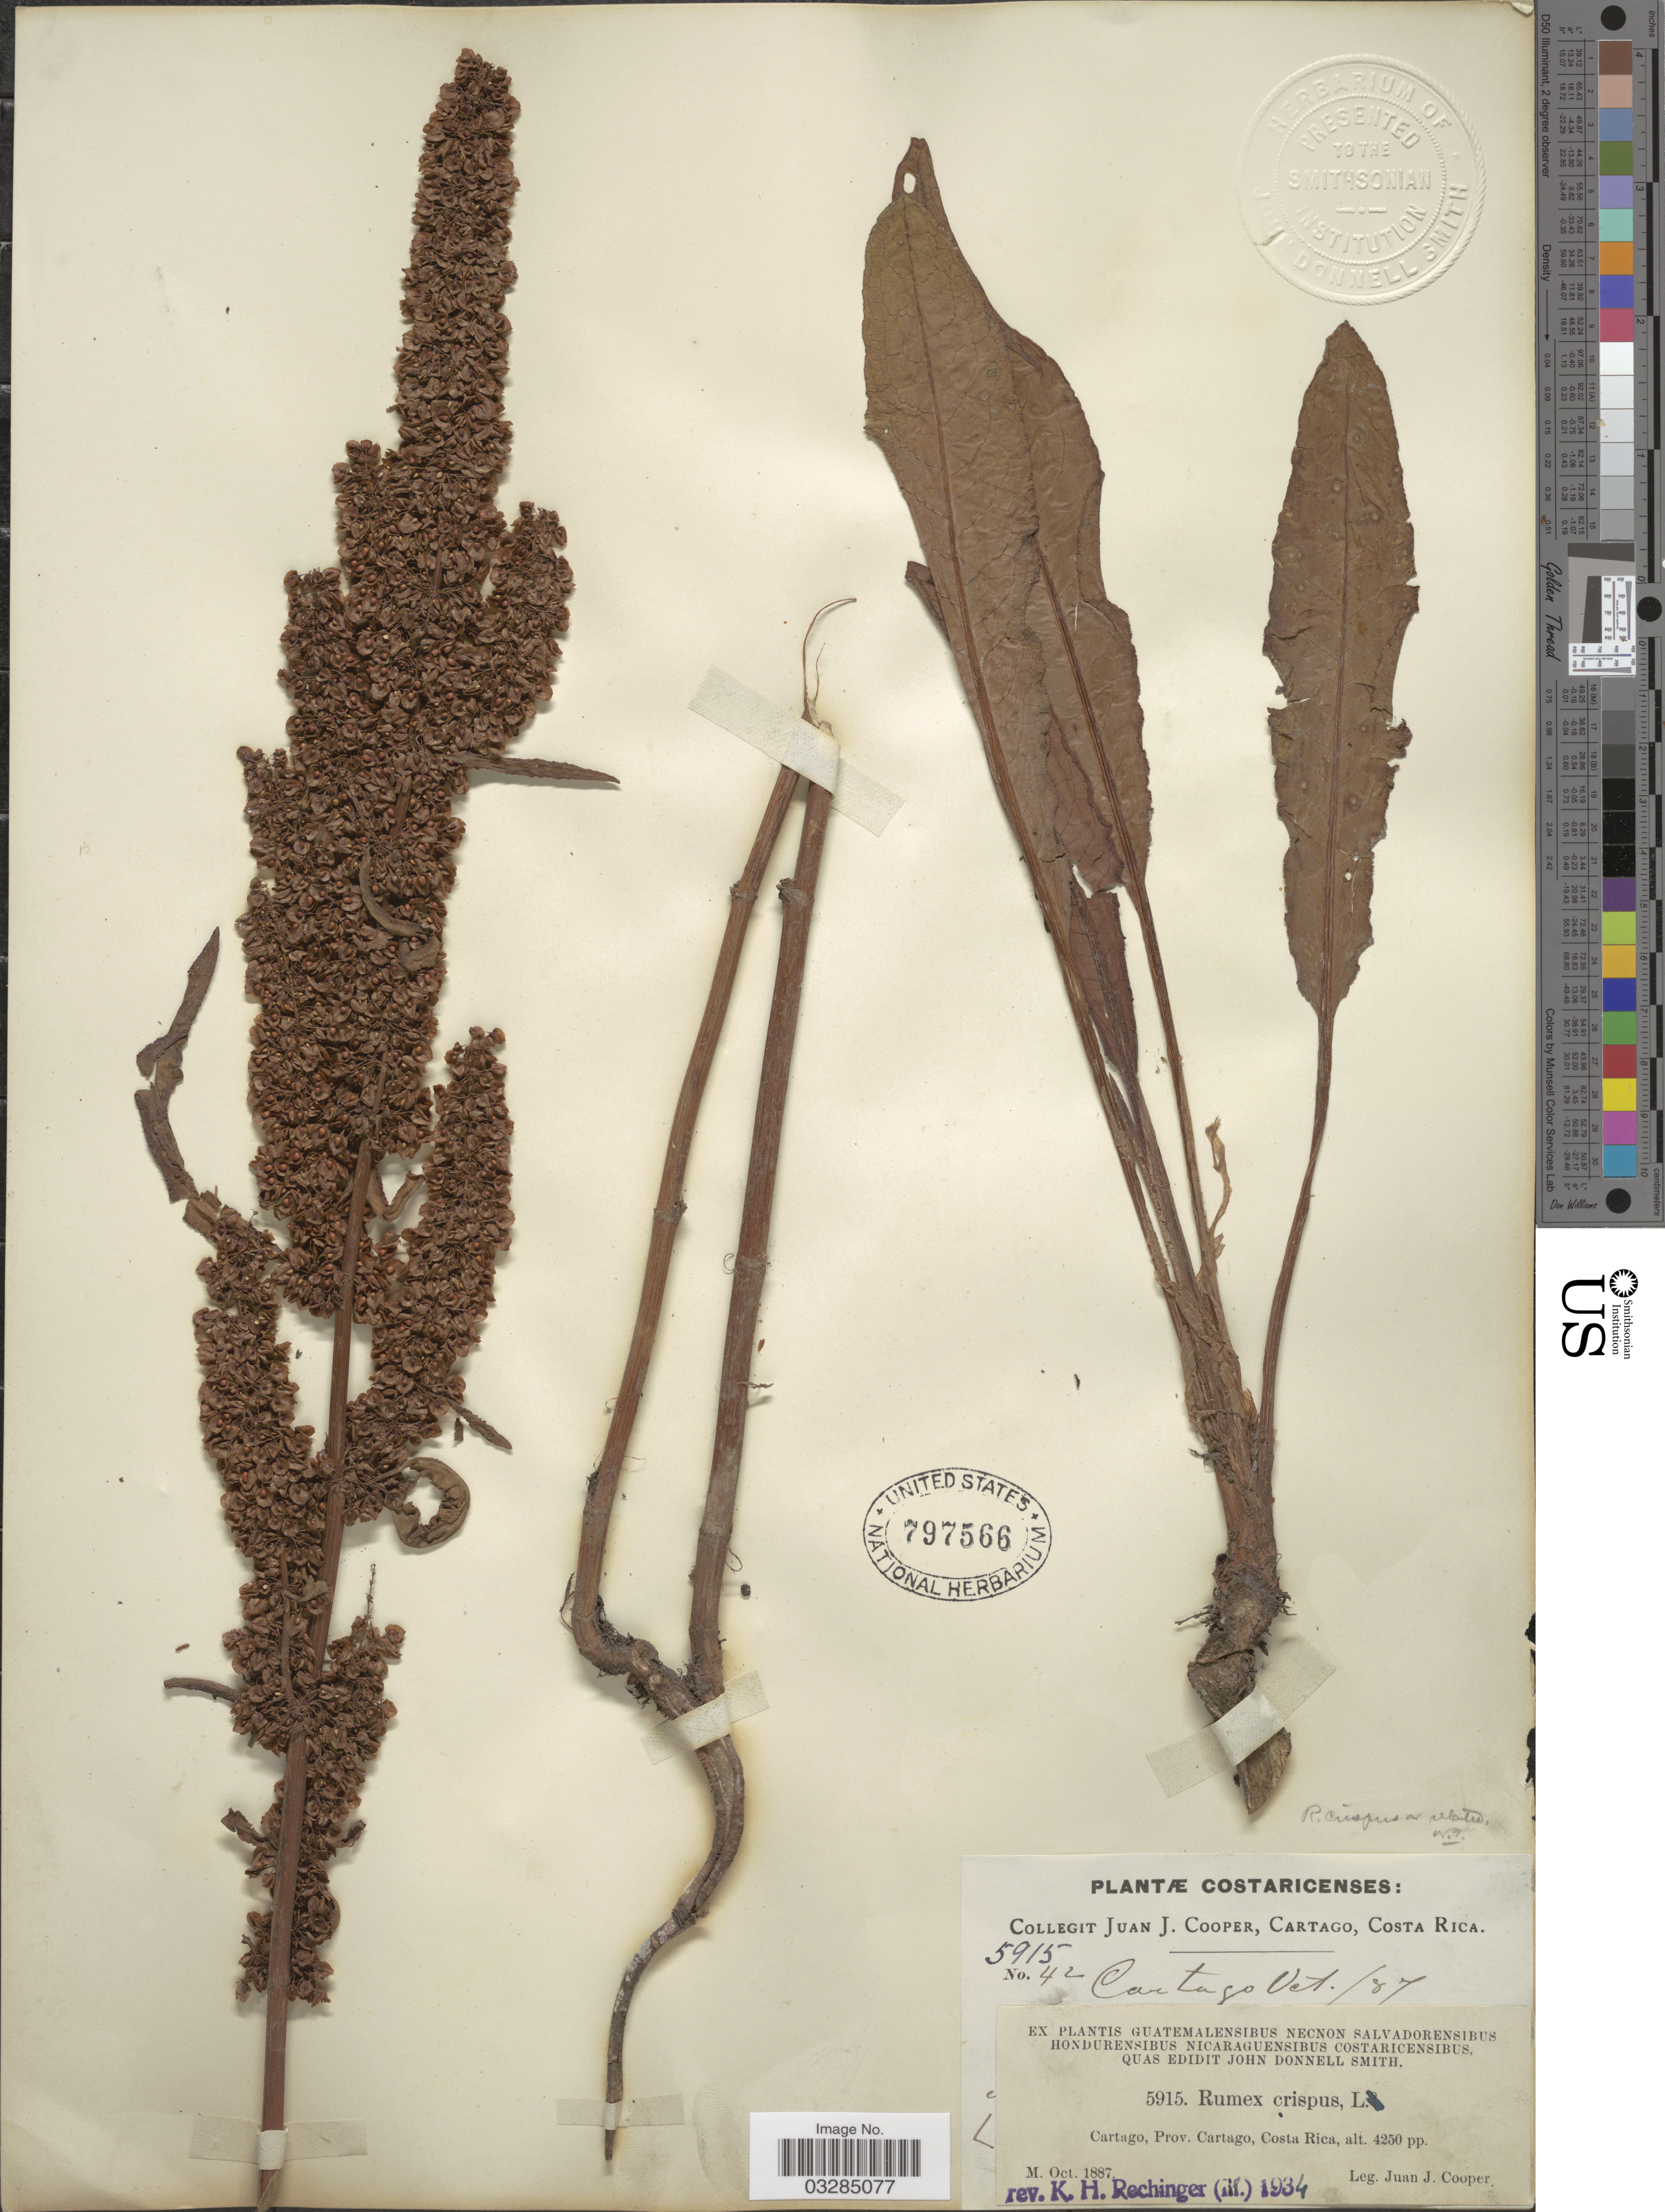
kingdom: Plantae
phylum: Tracheophyta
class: Magnoliopsida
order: Caryophyllales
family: Polygonaceae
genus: Rumex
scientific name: Rumex crispus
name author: L.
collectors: J. J. Cooper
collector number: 5915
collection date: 1887-10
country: Costa Rica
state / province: Cartago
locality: Cartago.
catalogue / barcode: US 797566